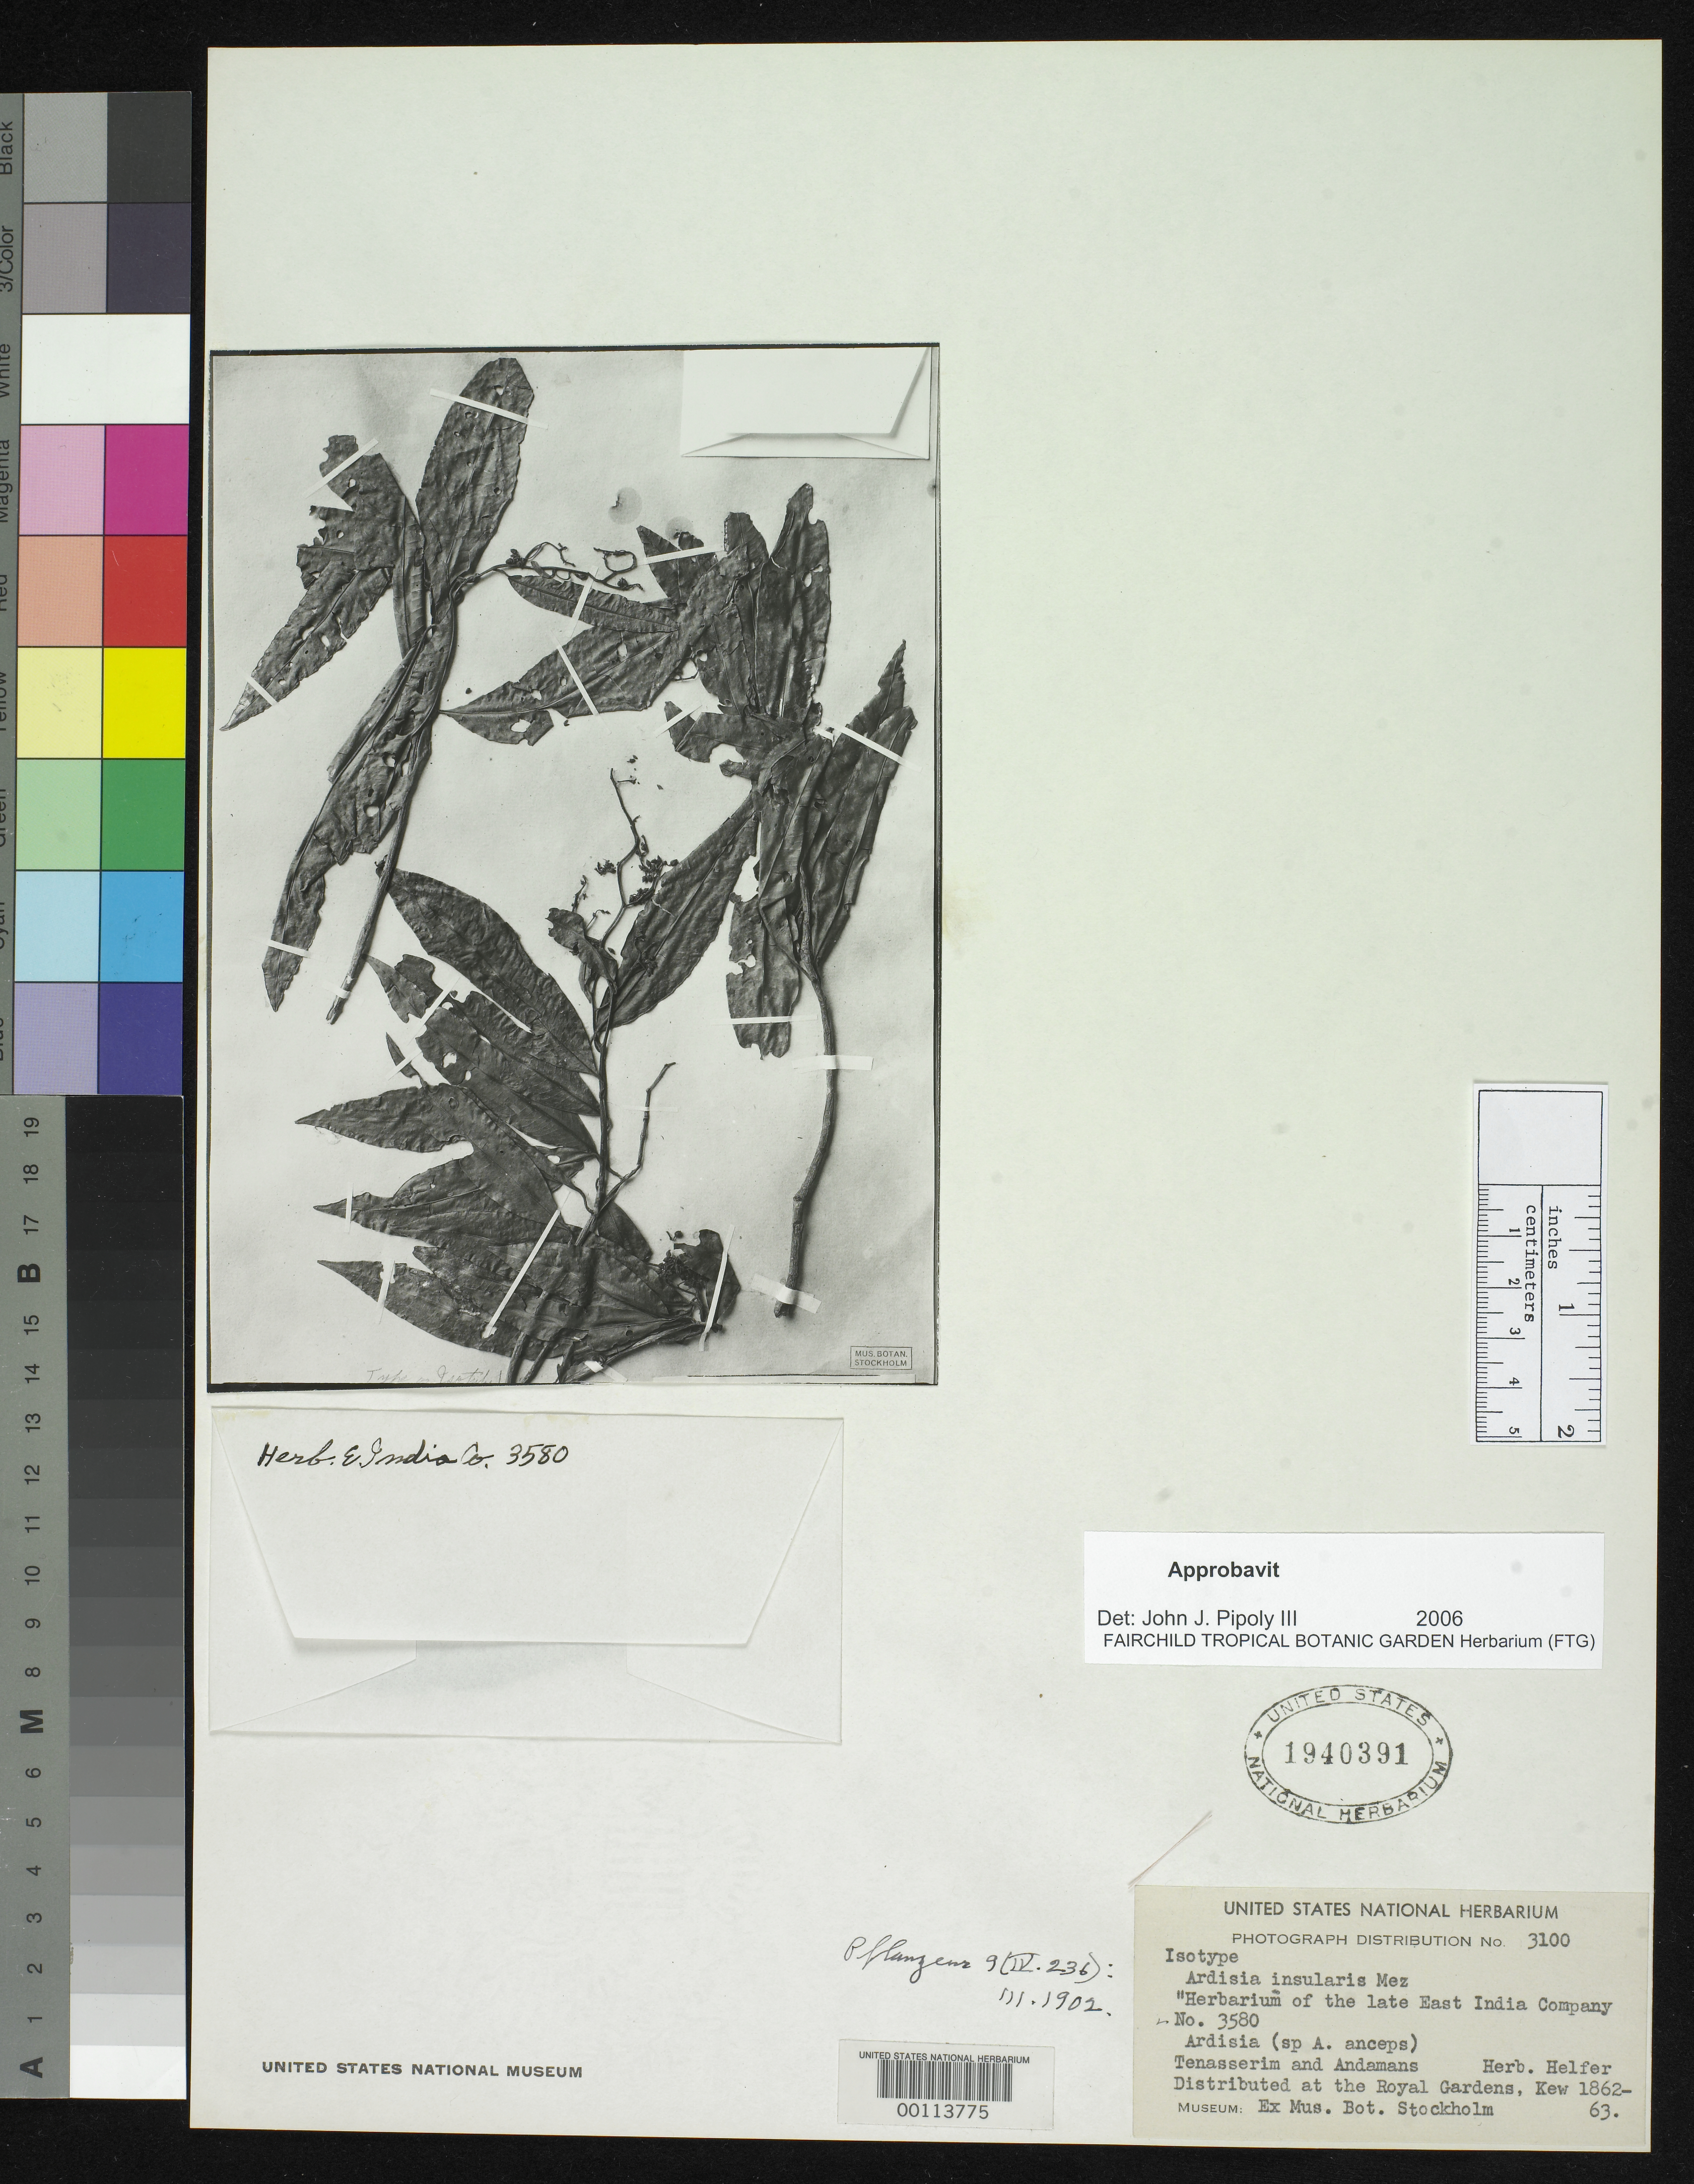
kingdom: Plantae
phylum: Tracheophyta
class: Magnoliopsida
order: Ericales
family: Primulaceae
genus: Ardisia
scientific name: Ardisia insularis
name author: Mez in Engl.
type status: Type Material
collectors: J. W. Helfer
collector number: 3580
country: India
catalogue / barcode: US 1940391